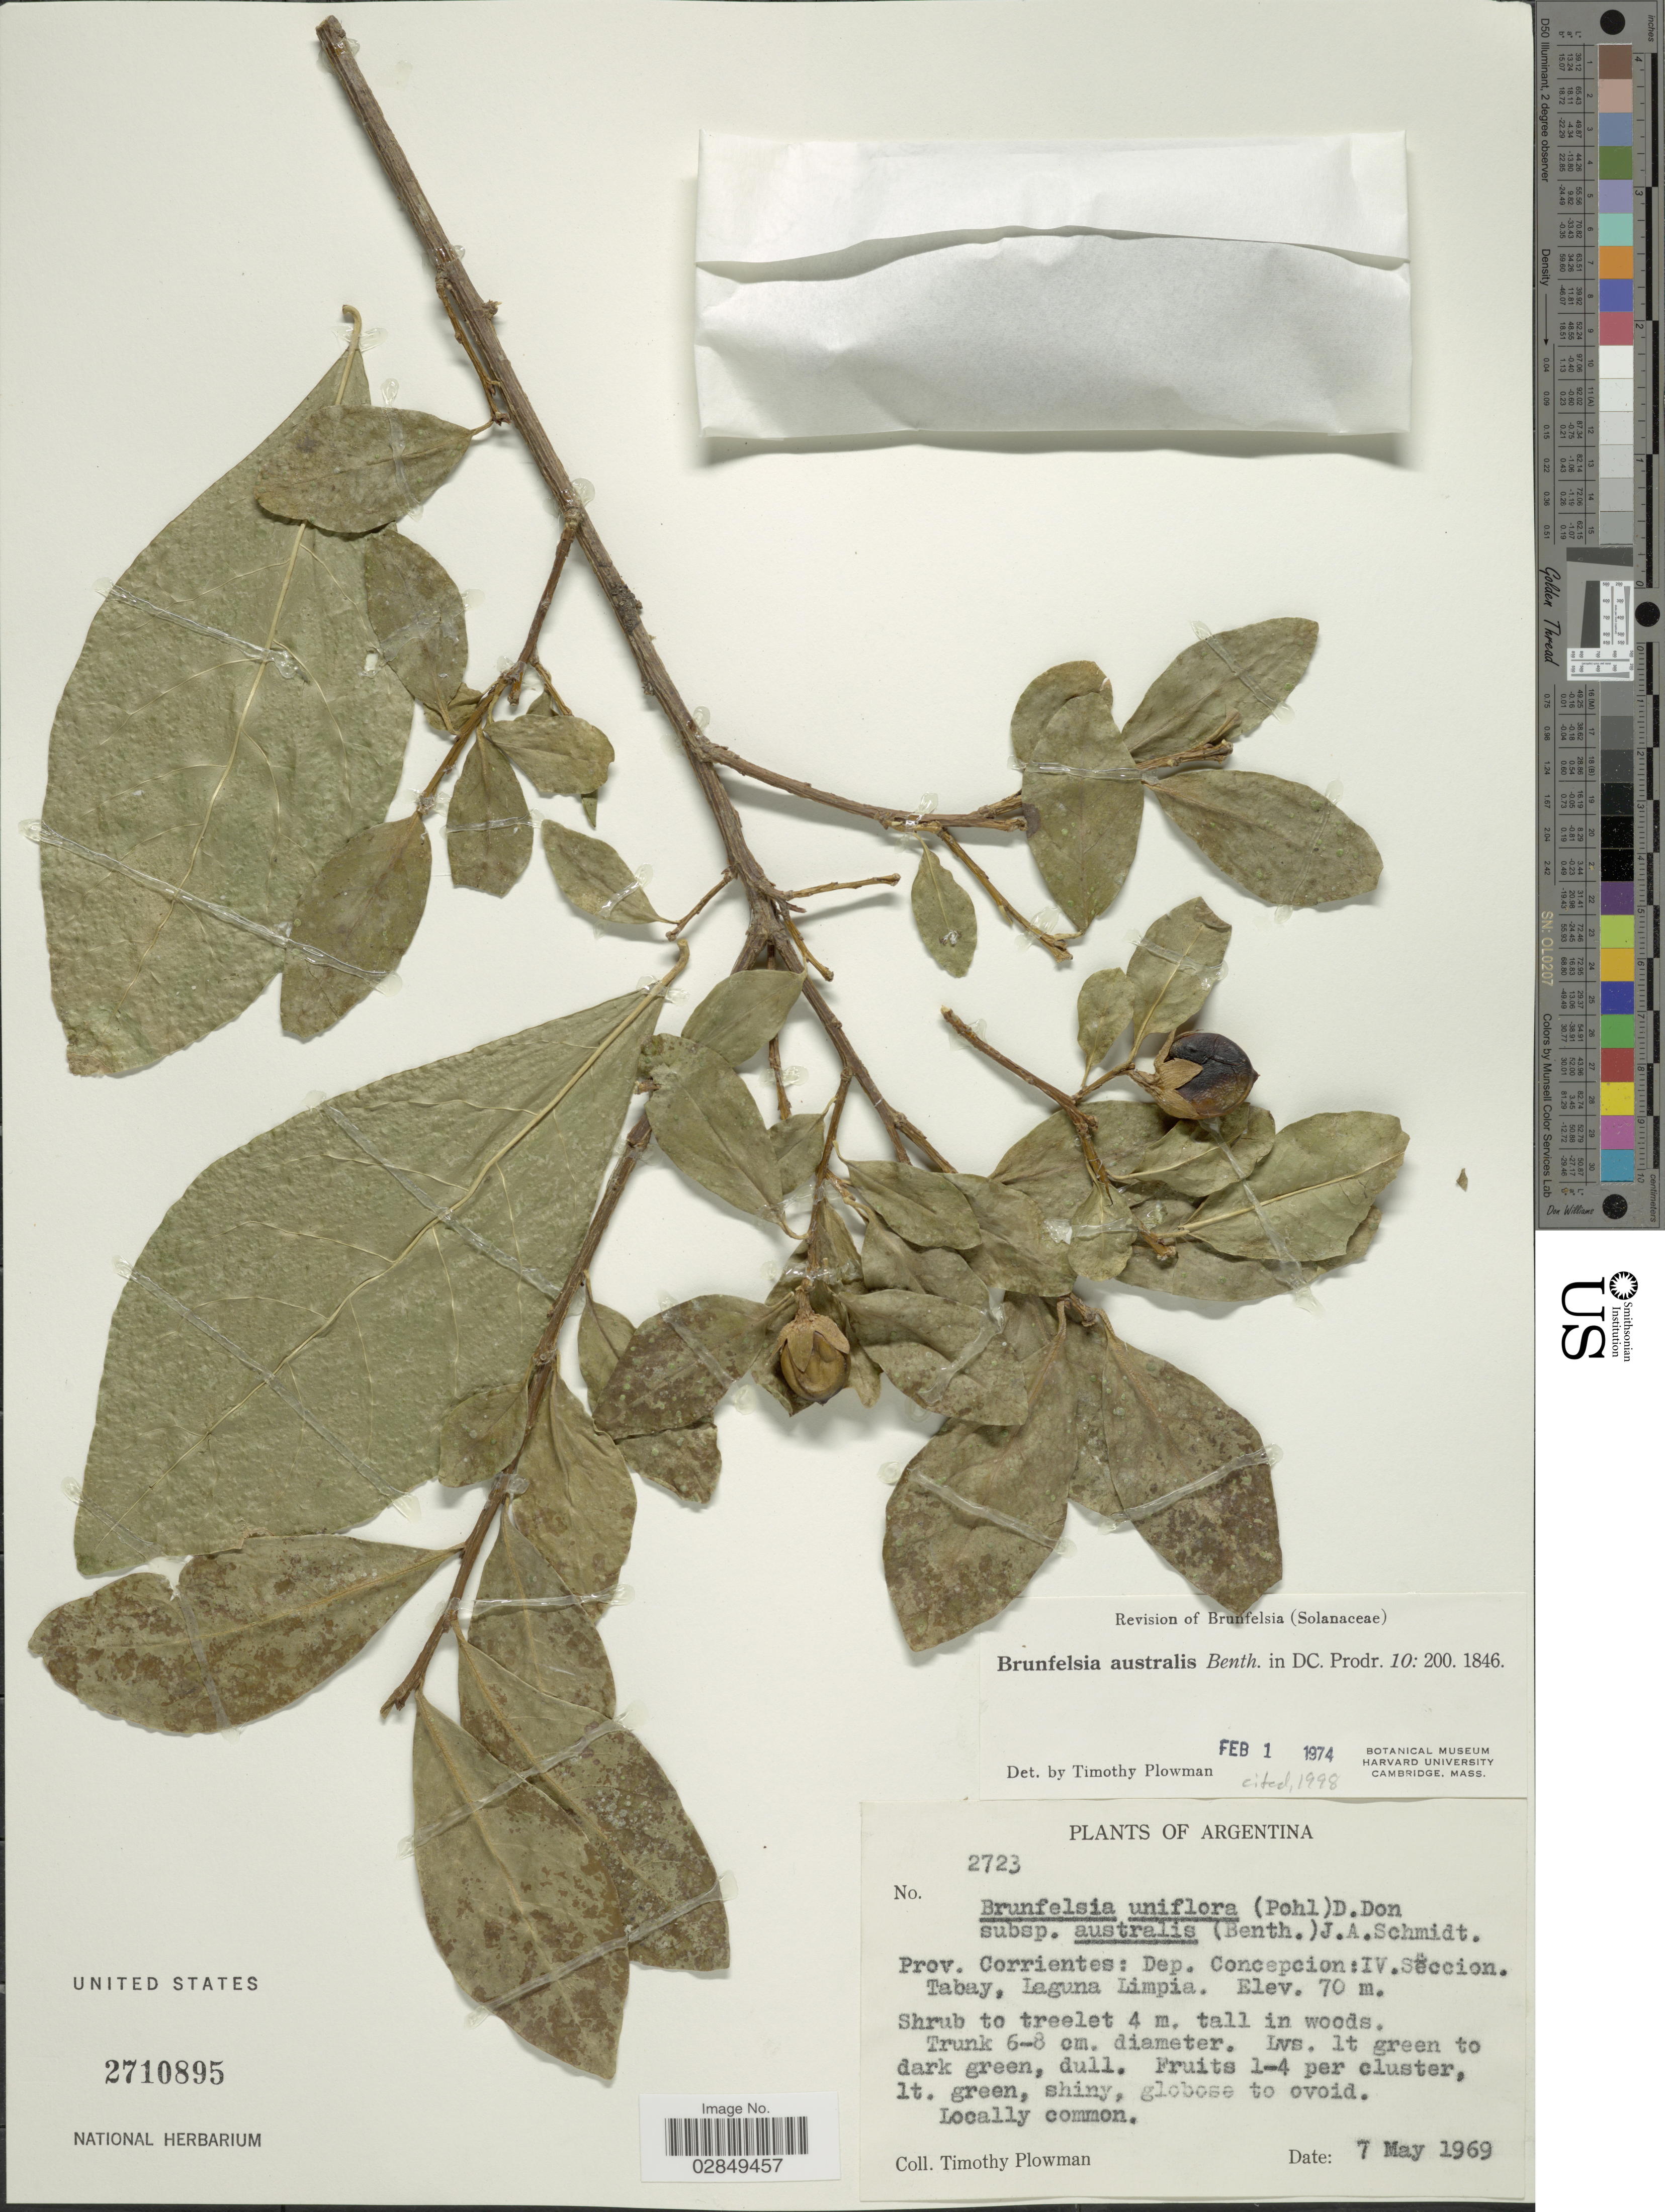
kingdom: Plantae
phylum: Tracheophyta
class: Magnoliopsida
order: Solanales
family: Solanaceae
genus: Brunfelsia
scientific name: Brunfelsia australis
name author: Benth.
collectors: T. Plowman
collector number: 2723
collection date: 1969-05-07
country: Argentina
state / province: Corrientes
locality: Dep. Concepcion: IV. Seccion. Tabay, Laguna Limpia.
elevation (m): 70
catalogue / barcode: US 2710895